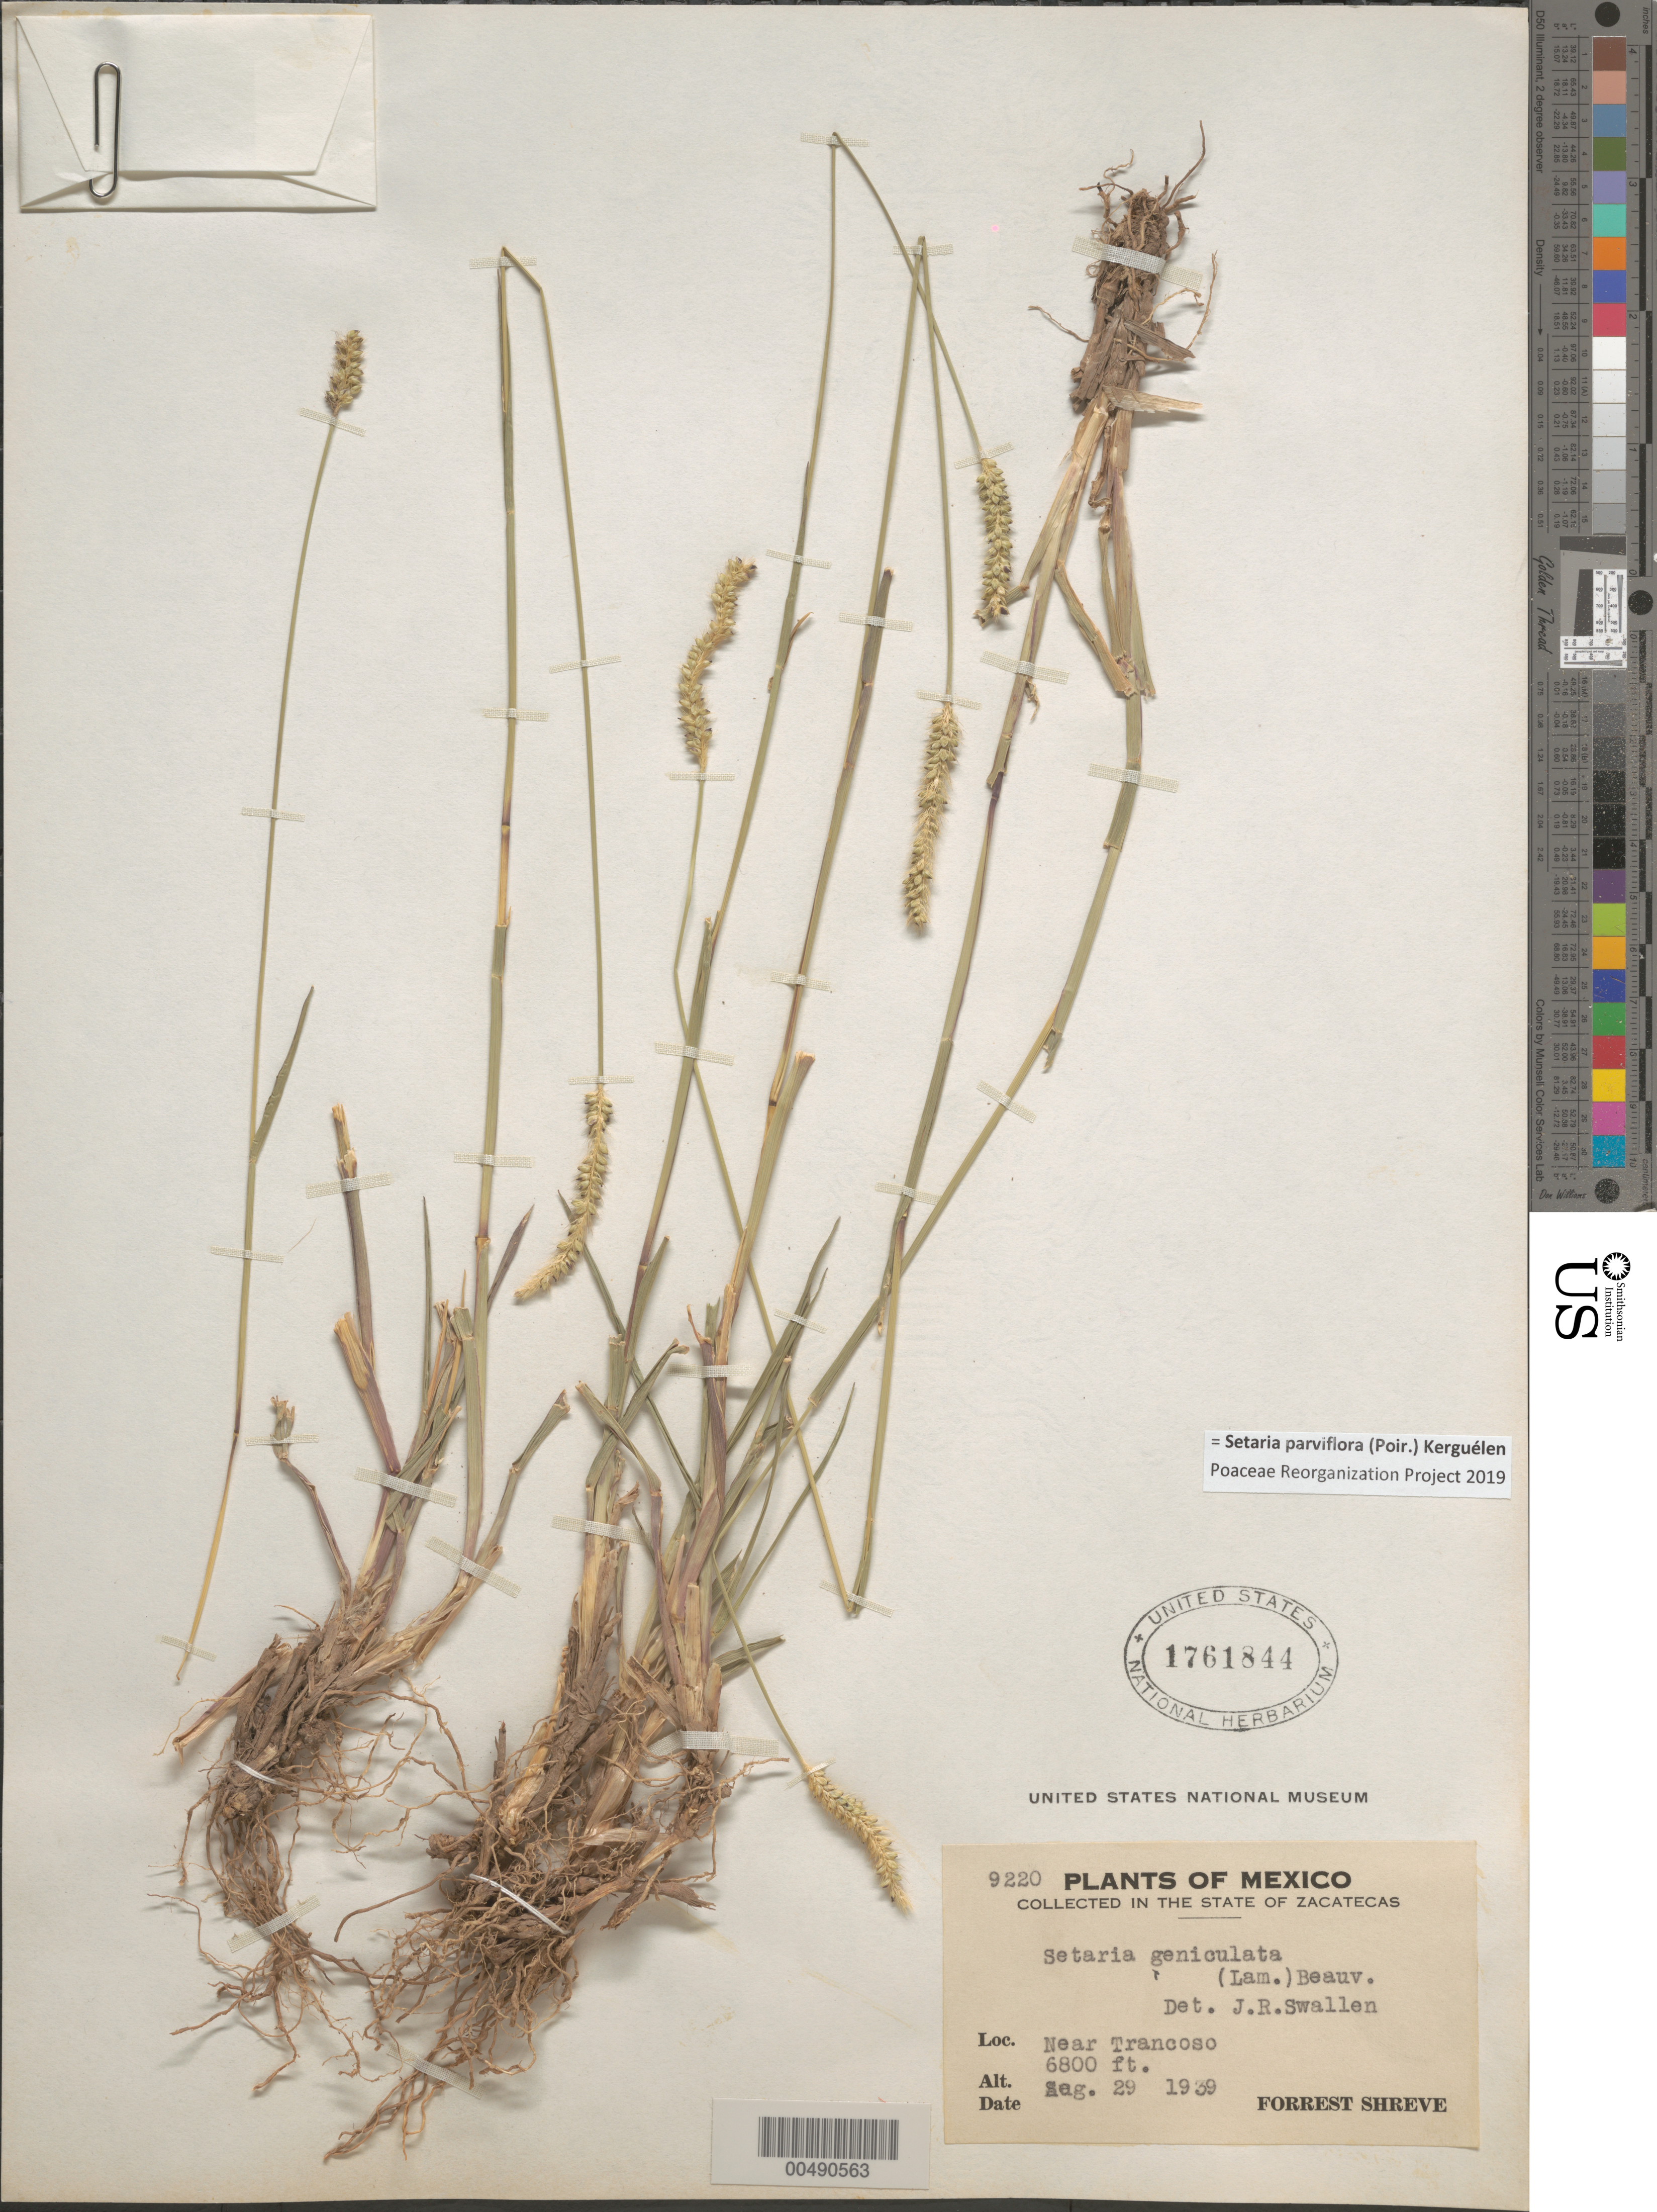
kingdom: Plantae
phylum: Tracheophyta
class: Liliopsida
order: Poales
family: Poaceae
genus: Setaria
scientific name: Setaria parviflora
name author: (Poir.) Kerguélen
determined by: Poaceae Reorganization Project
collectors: F. Shreve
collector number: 9220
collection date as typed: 29 Aug 1939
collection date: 1939-08-29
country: Mexico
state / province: Zacatecas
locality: Near Trancoso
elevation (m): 2073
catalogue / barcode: US 1761844